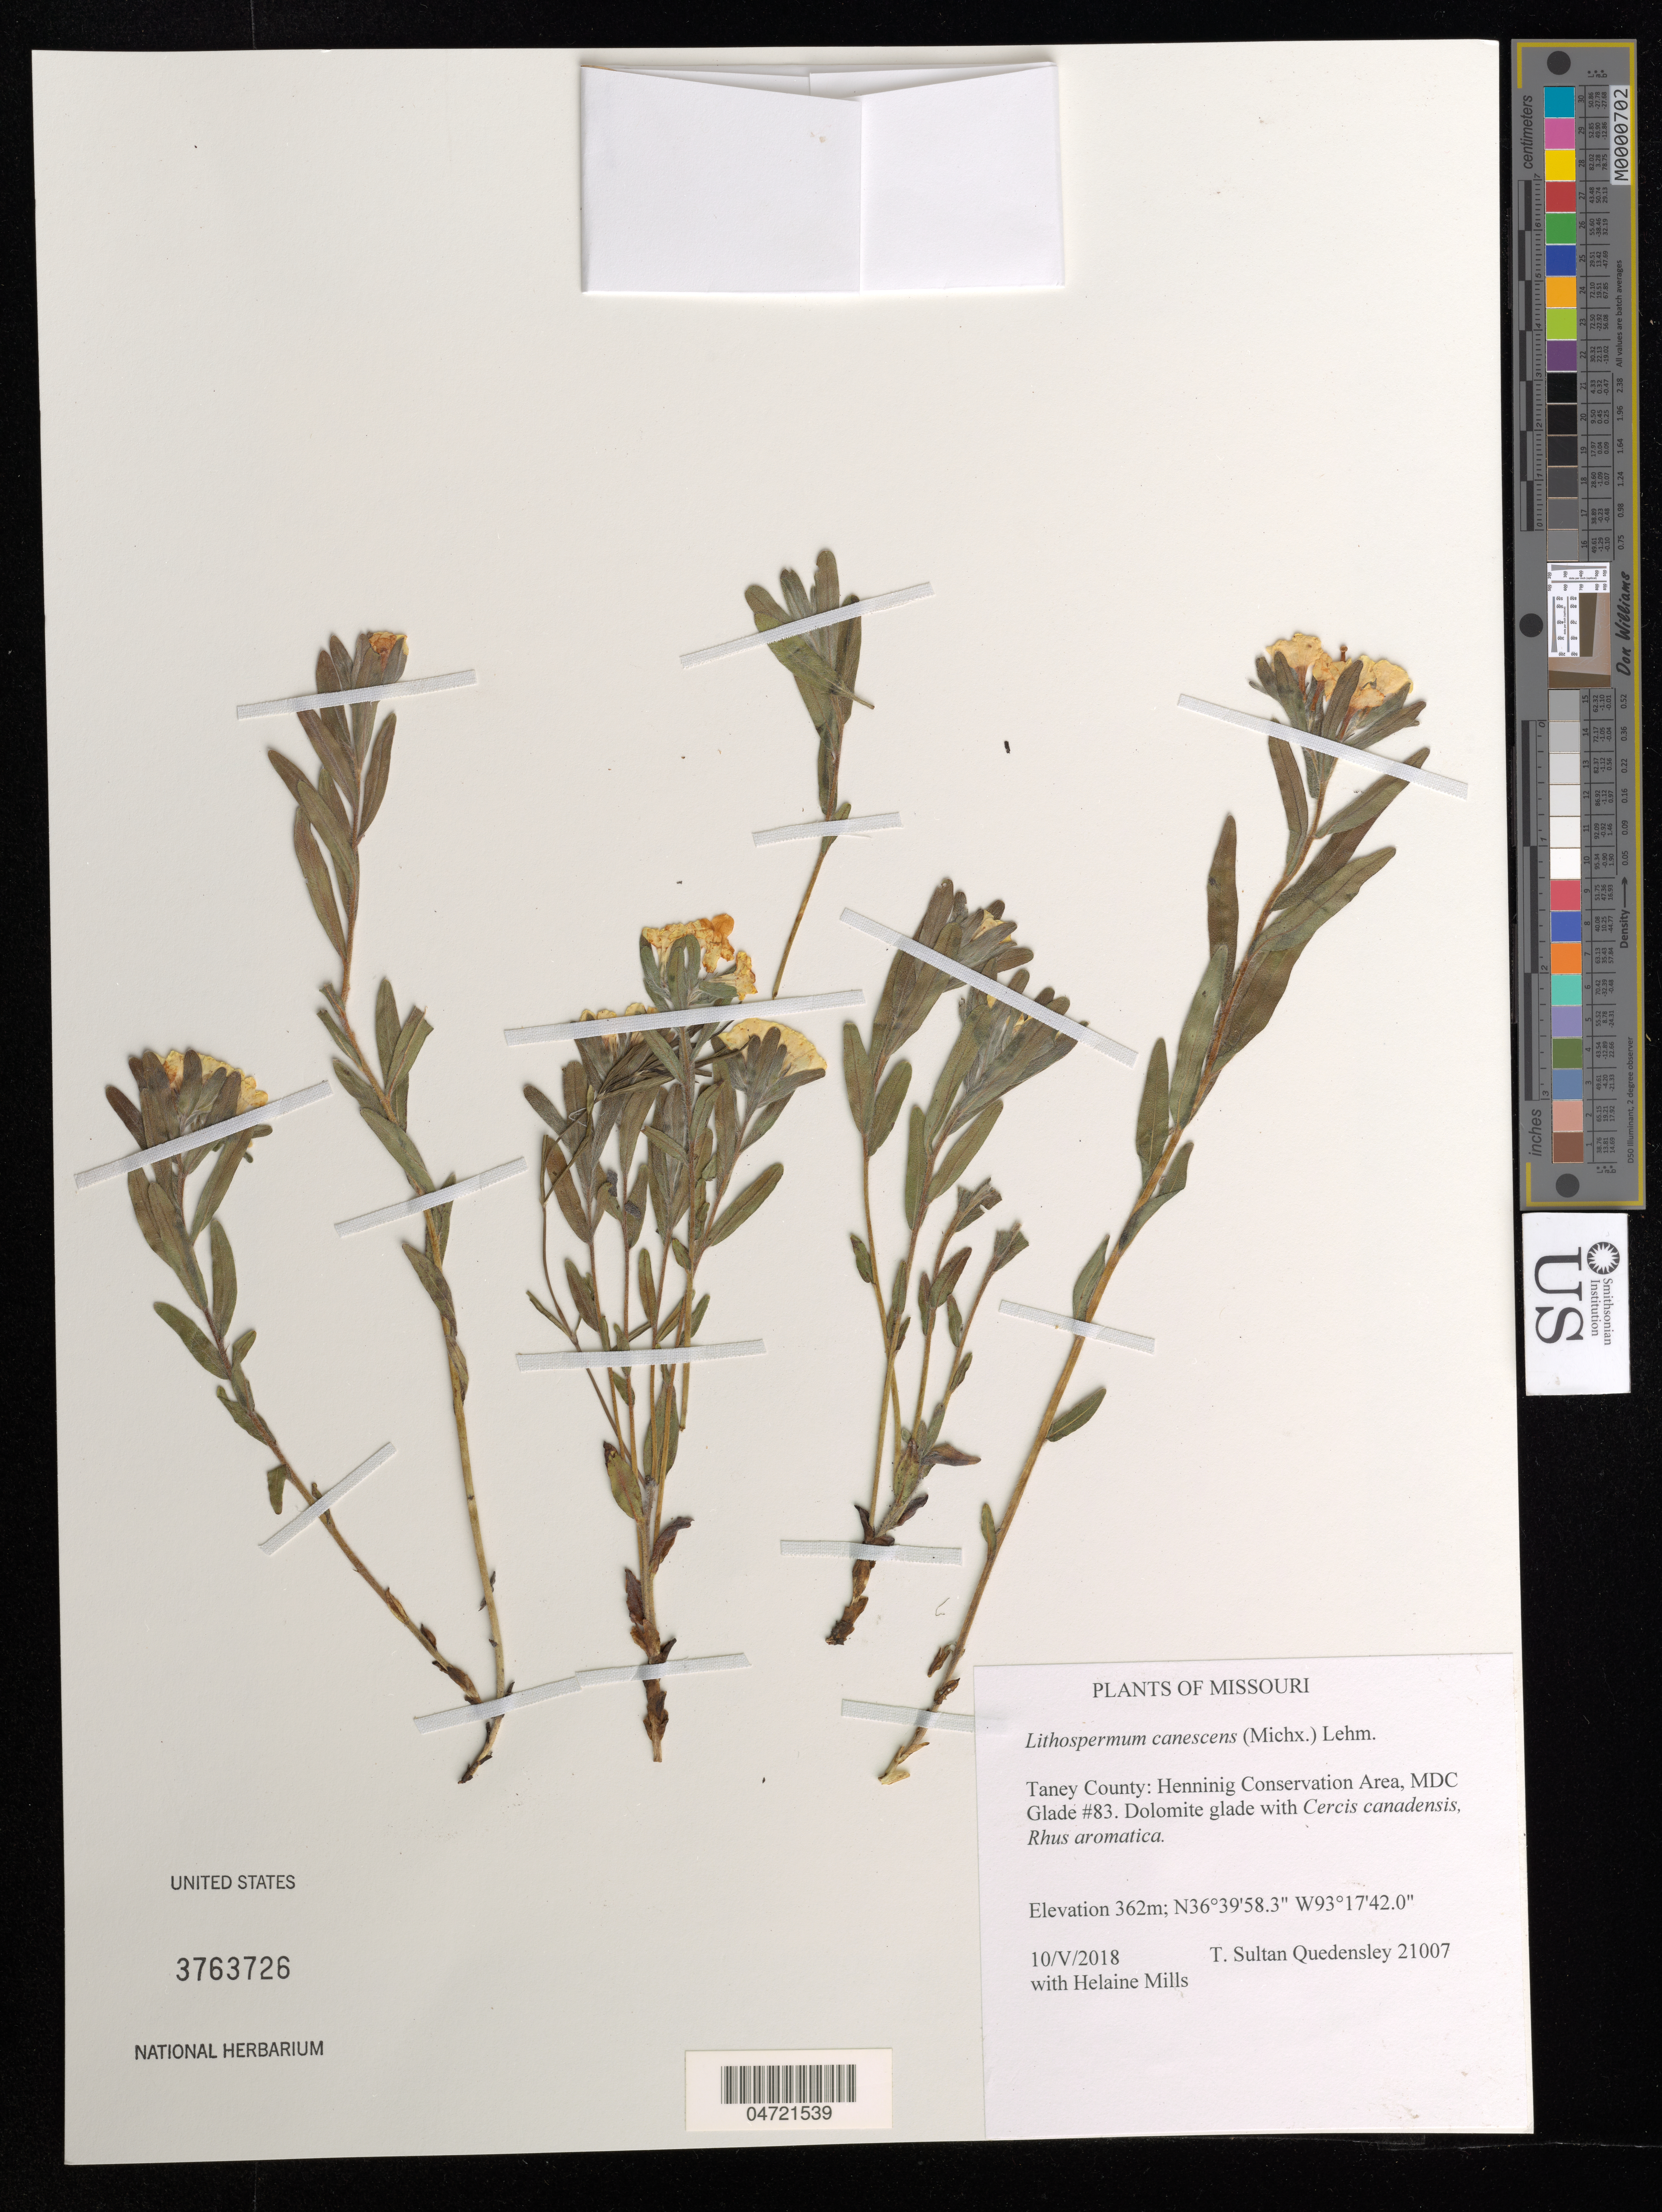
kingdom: Plantae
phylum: Tracheophyta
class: Magnoliopsida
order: Boraginales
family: Boraginaceae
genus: Lithospermum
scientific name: Lithospermum canescens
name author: (Michx.) Lehm.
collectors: T. S. Quedensley & H. Mills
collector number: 21007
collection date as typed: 10 May 2018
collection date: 2018-05-10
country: United States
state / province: Missouri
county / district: Taney County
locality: Henninig Conservation Area, MDC Glade #83.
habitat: Dolomite glade.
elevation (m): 362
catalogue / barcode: US 3763726